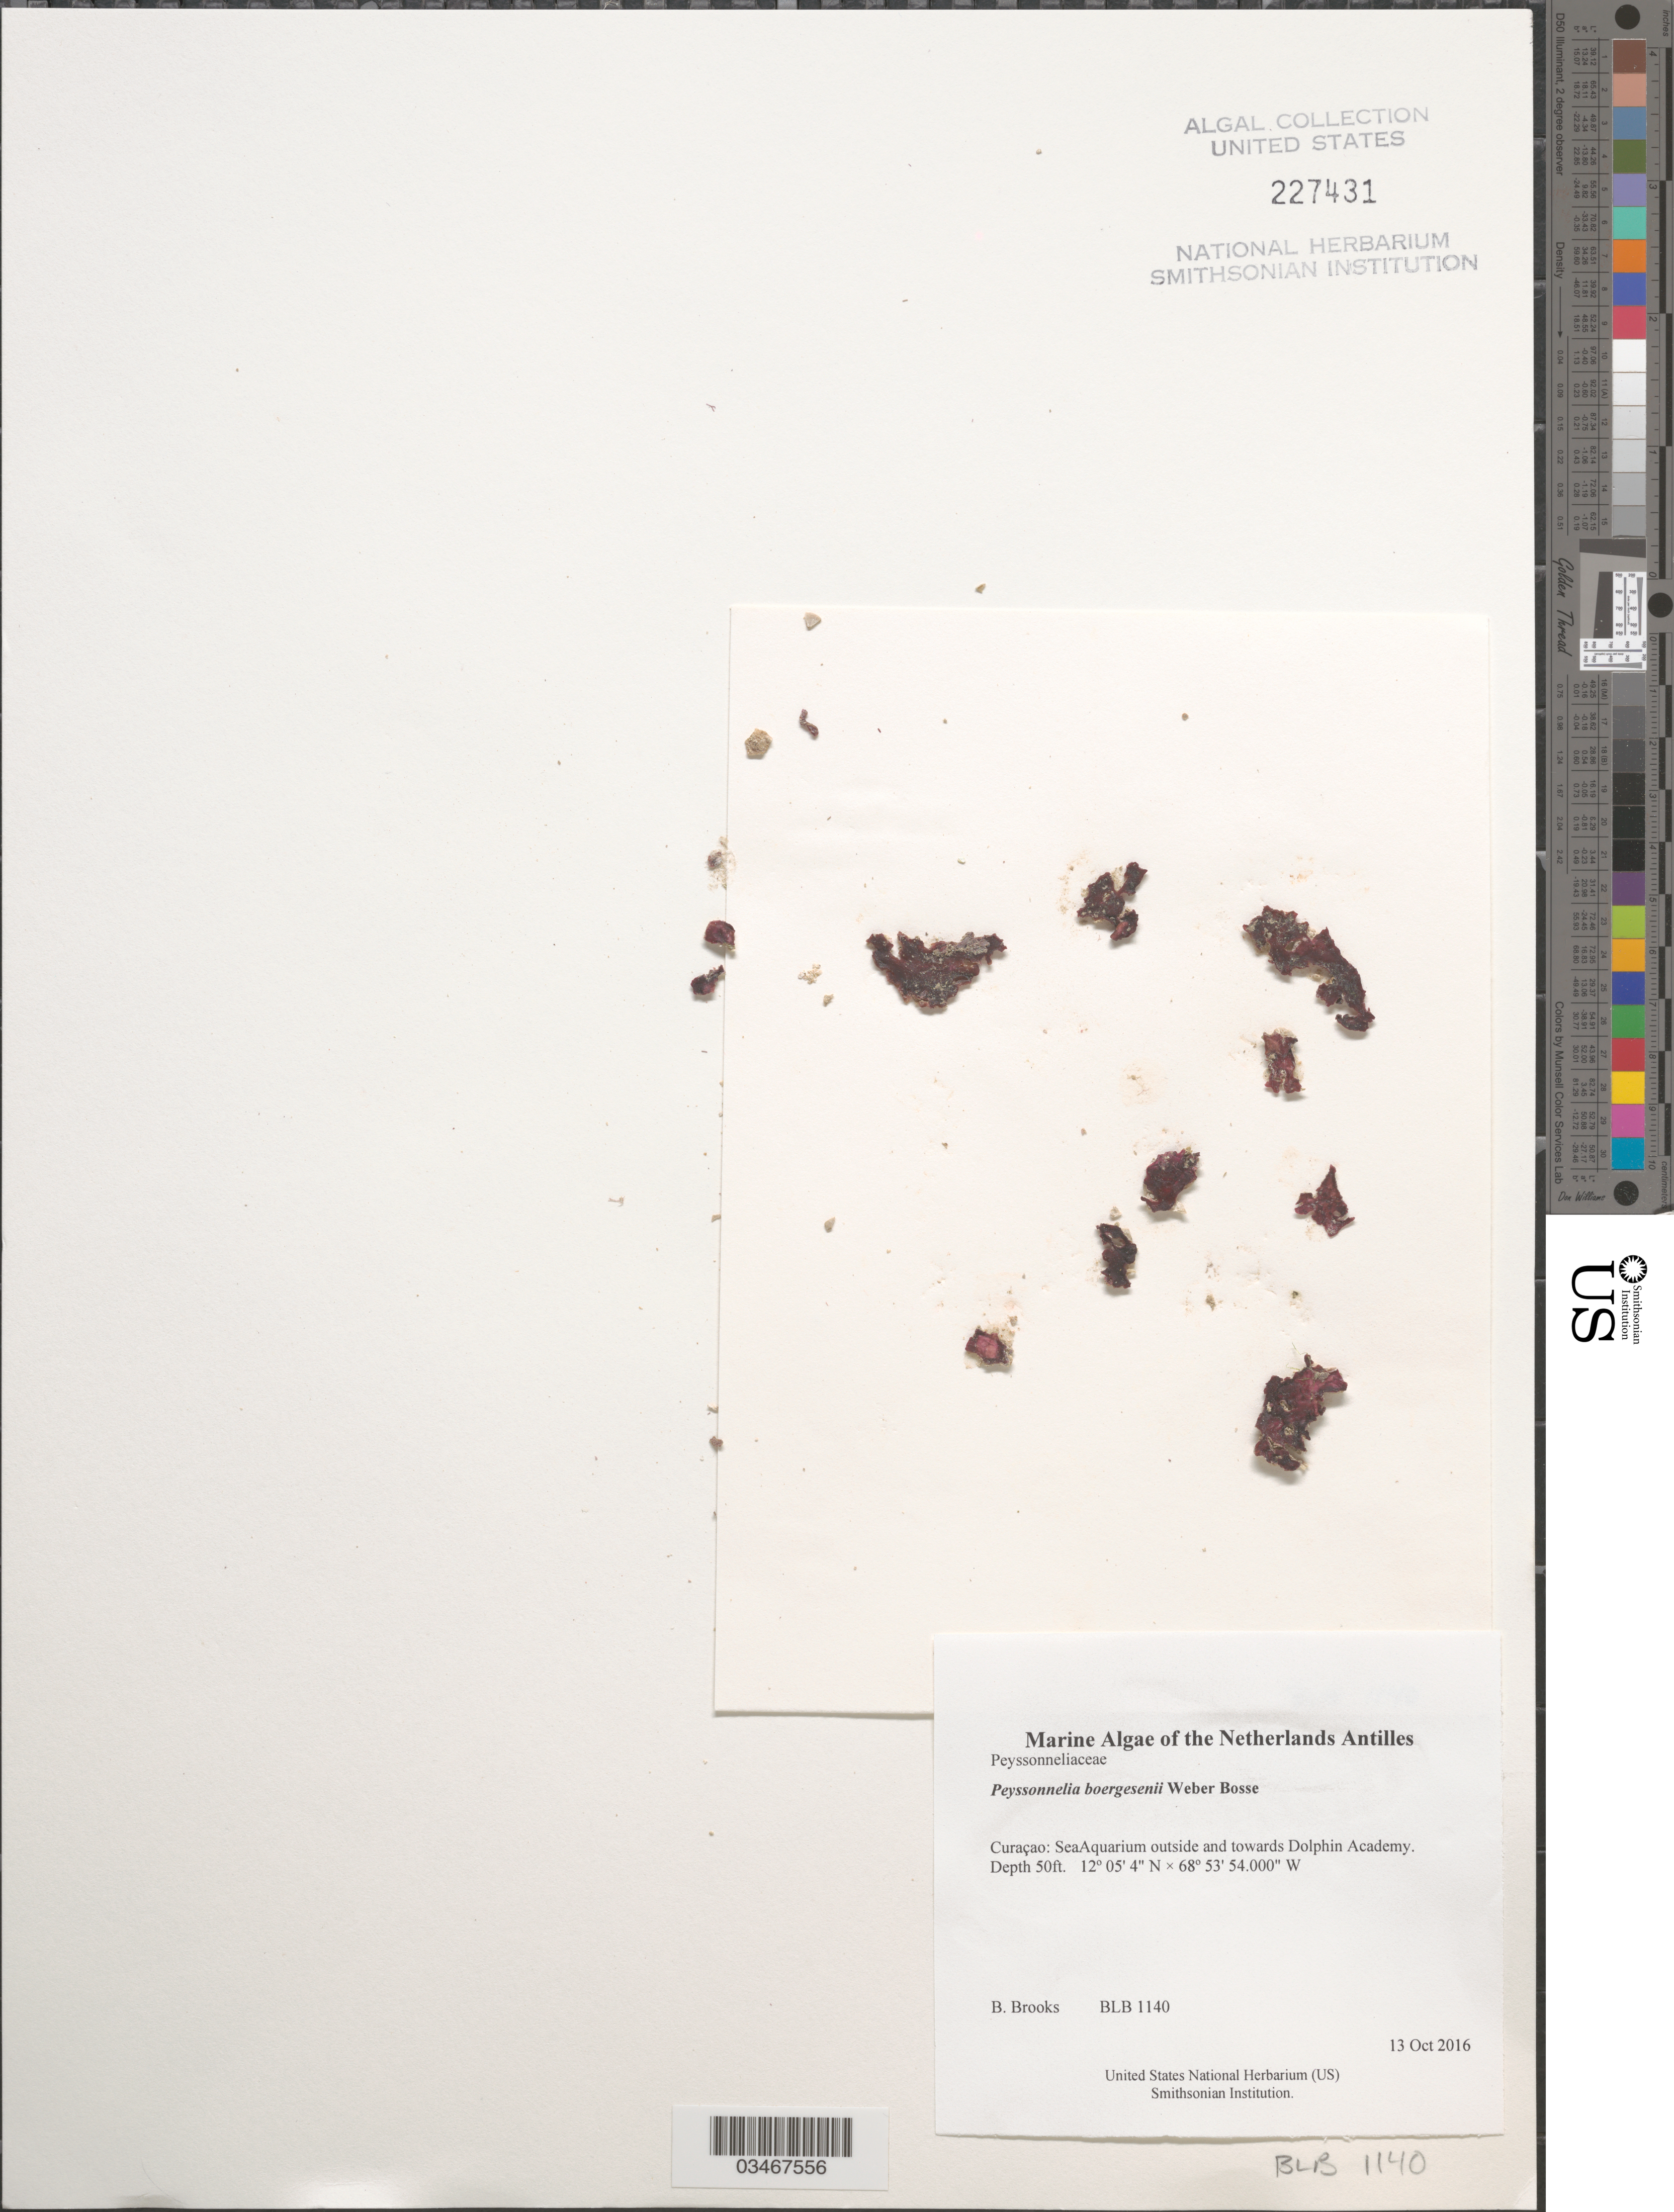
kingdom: Plantae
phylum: Rhodophyta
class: Florideophyceae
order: Peyssonneliales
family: Peyssonneliaceae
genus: Peyssonnelia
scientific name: Peyssonnelia boergesenii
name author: Weber Bosse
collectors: B. Brooks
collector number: BLB 1140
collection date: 2016-10-13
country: Curaçao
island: Curaçao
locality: SeaAquarium outside and towards Dolphin Academy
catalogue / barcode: US 227431